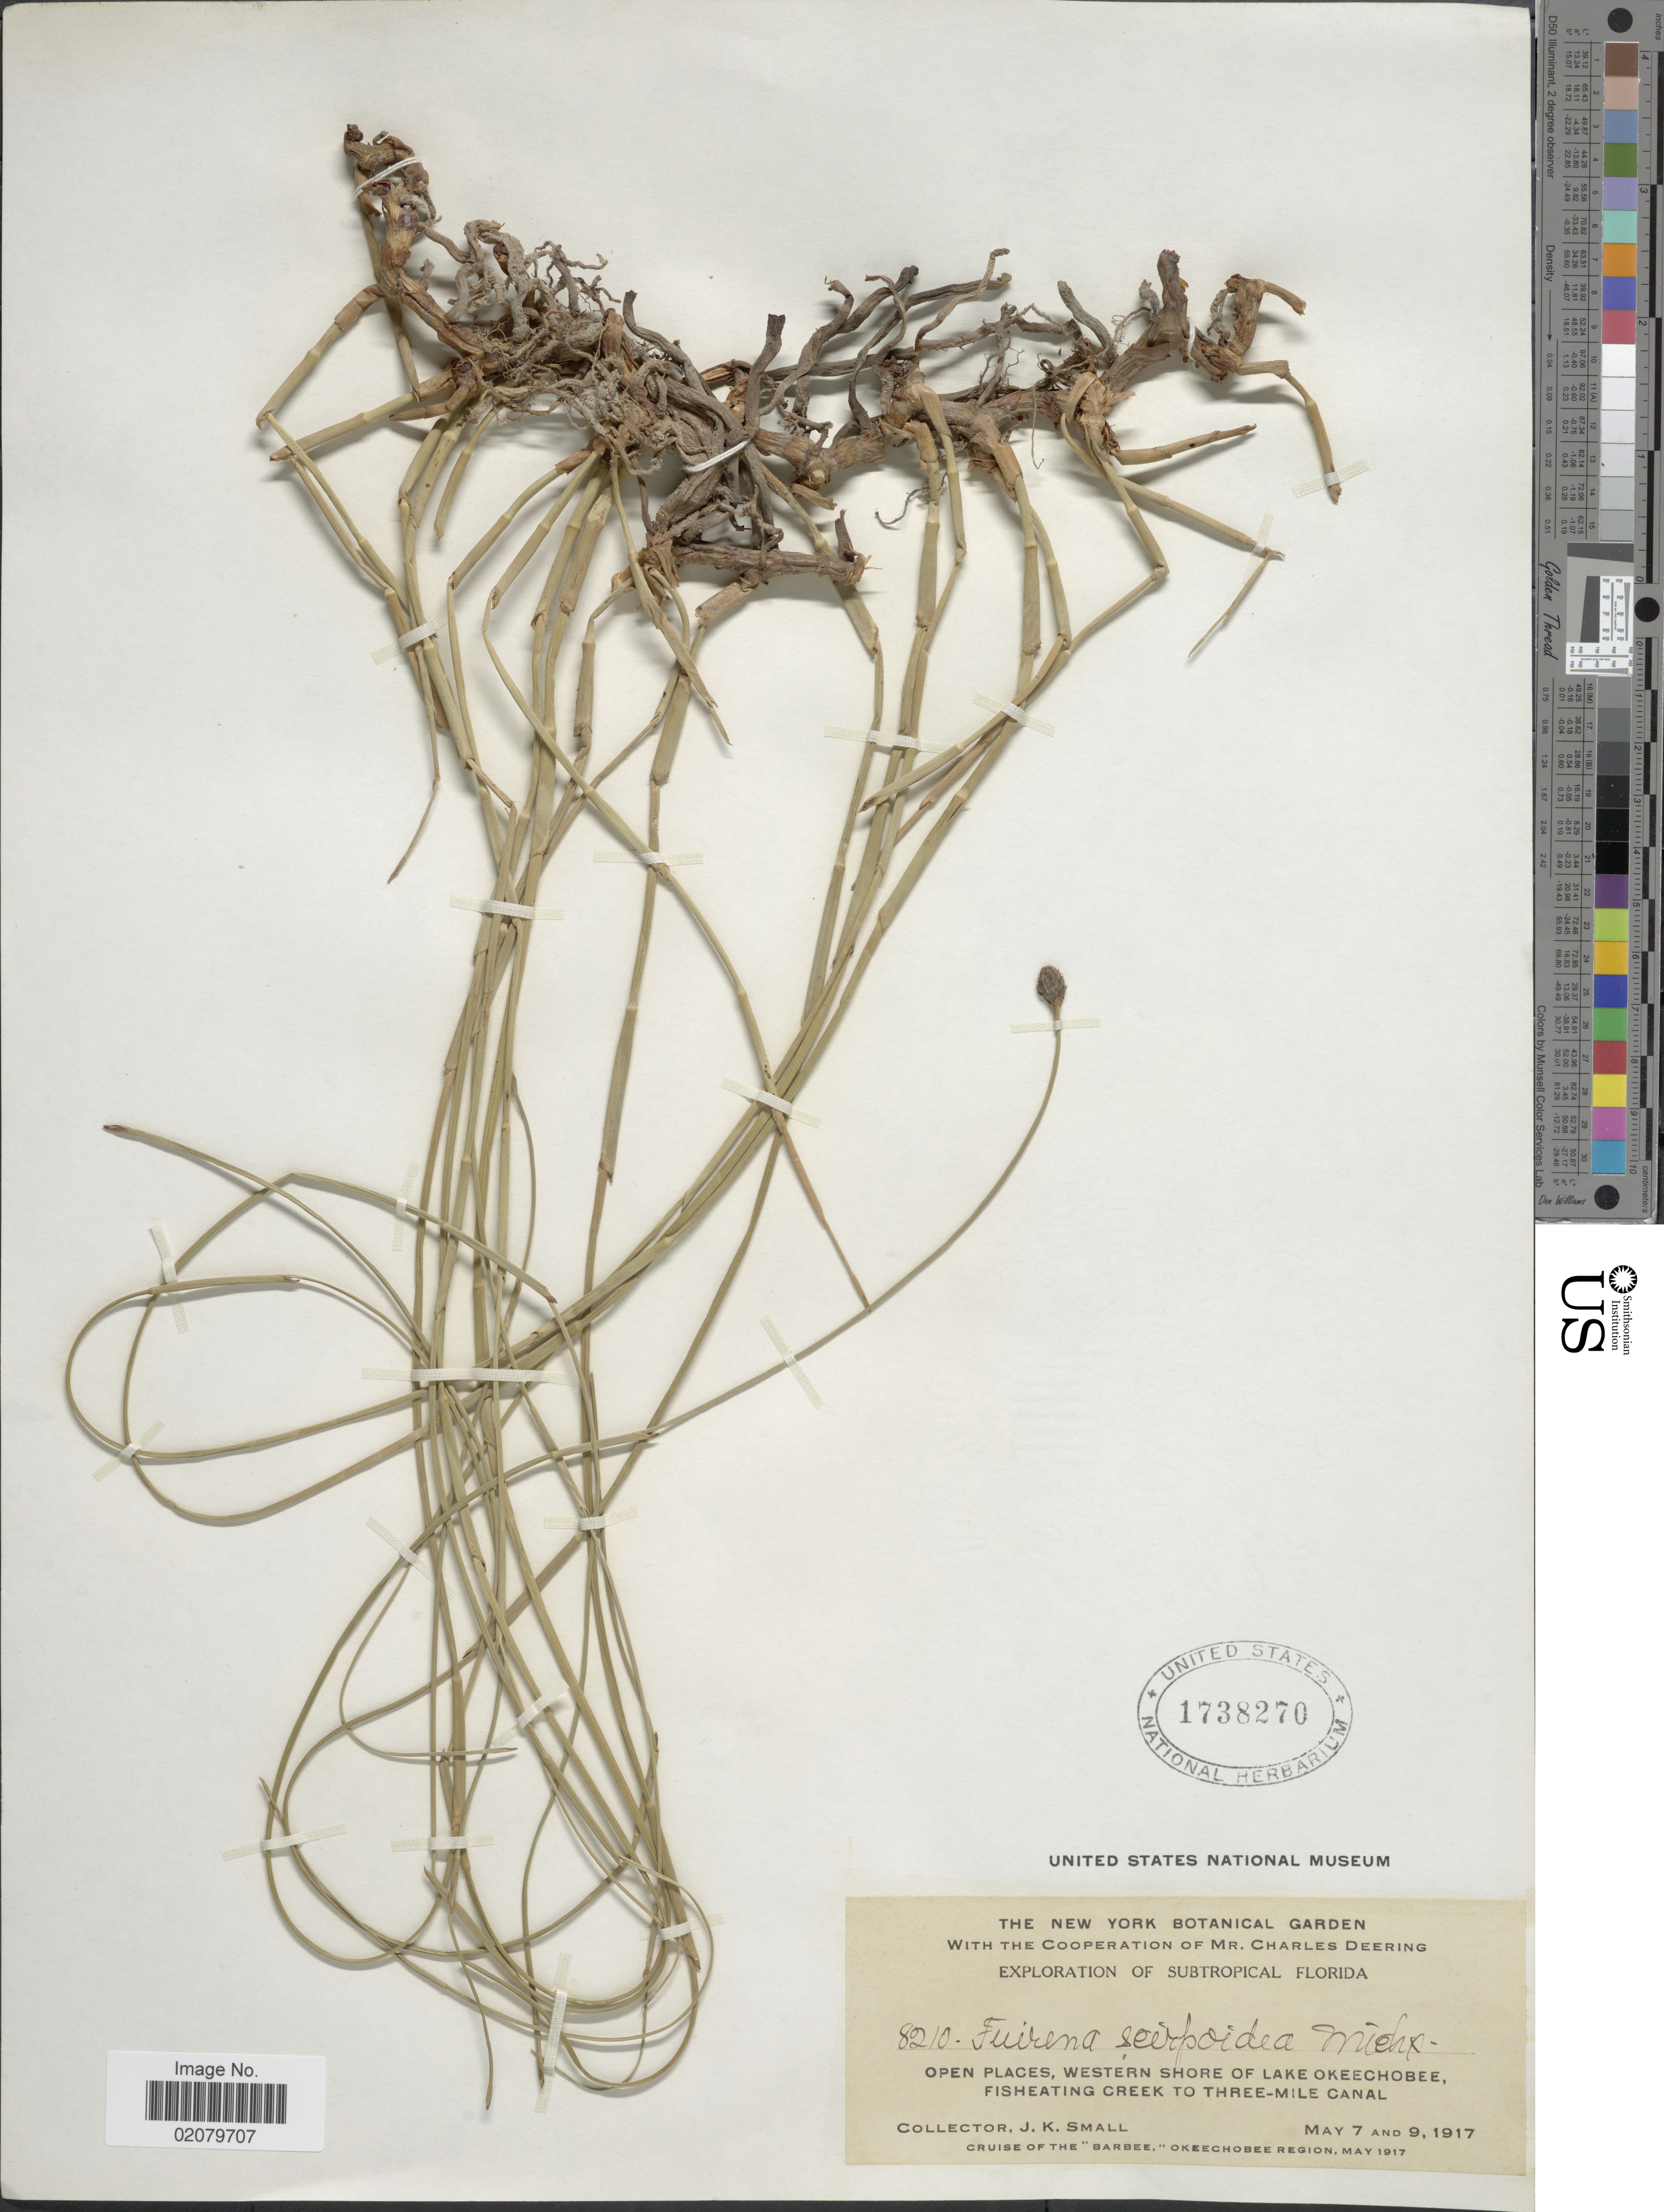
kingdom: Plantae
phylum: Tracheophyta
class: Liliopsida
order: Poales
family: Cyperaceae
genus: Fuirena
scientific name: Fuirena scirpoidea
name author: Michx.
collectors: J. K. Small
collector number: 8210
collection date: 1917-05-07/1917-05-09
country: United States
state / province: Florida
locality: Western shore of Lake Okeechobee, Fisheating Creek to three mile Canal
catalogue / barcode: US 1738270